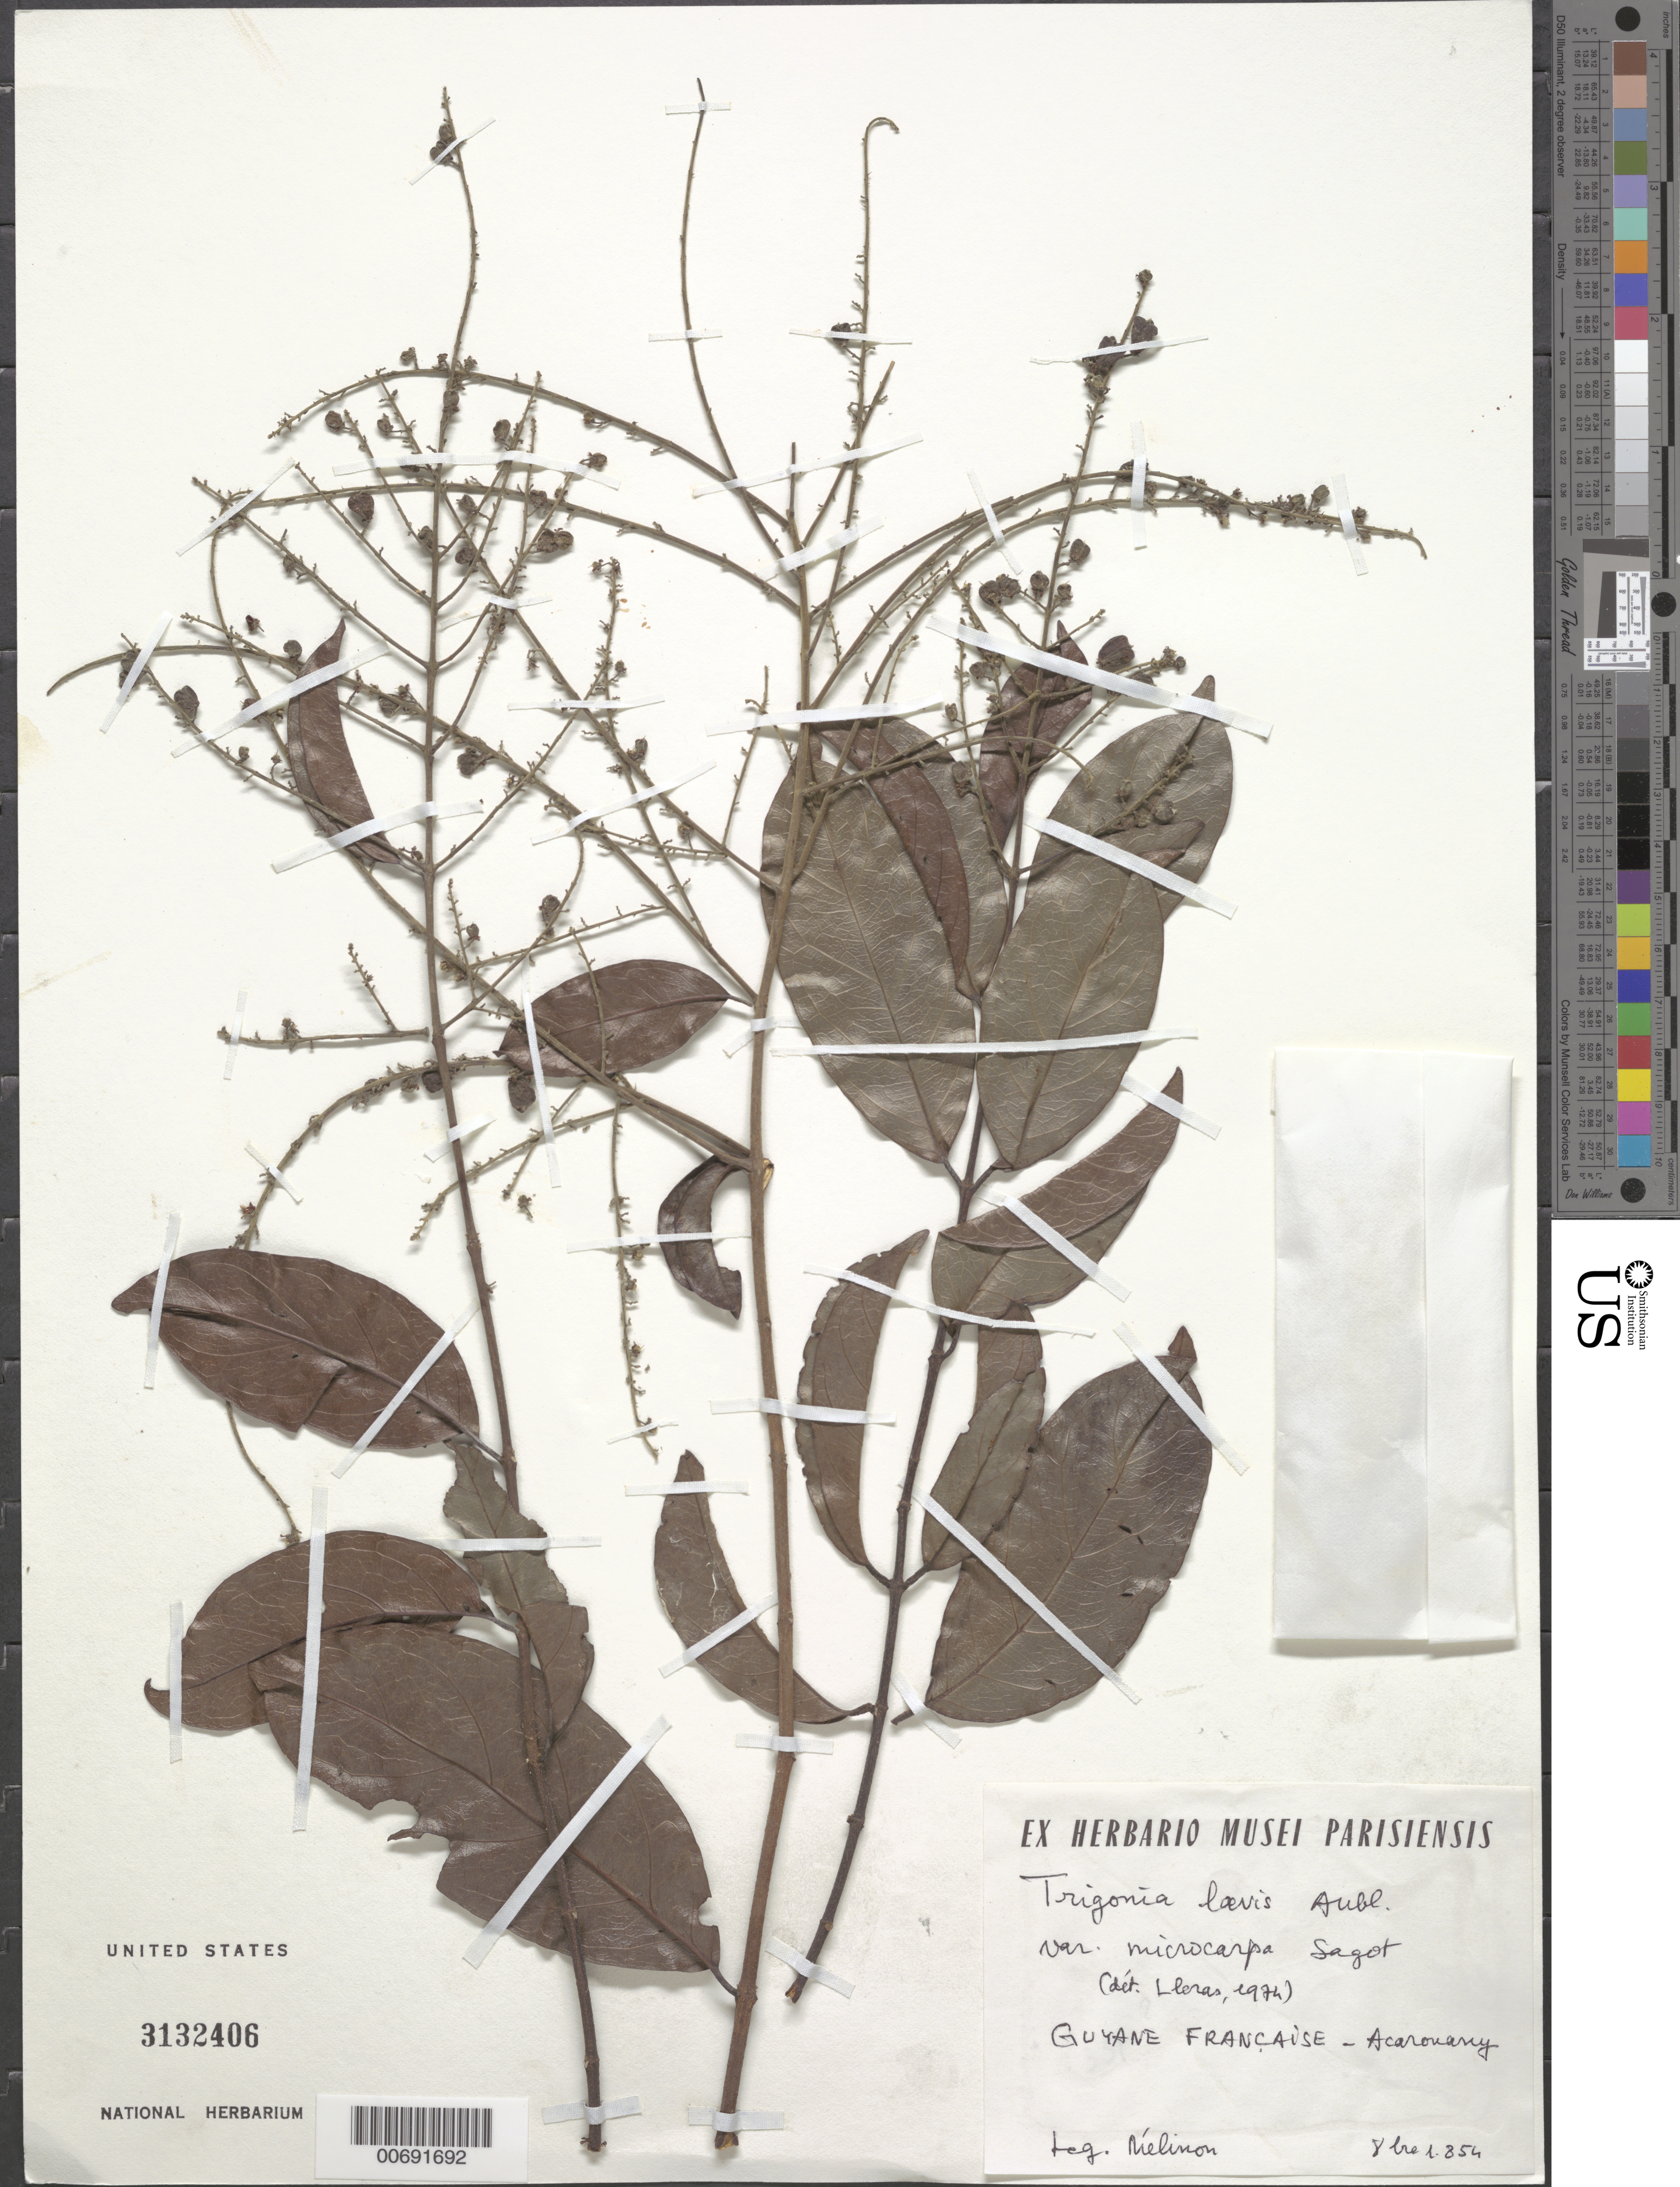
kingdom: Plantae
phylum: Tracheophyta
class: Magnoliopsida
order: Malpighiales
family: Trigoniaceae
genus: Trigonia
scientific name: Trigonia laevis var. microcarpa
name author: (Sagot ex Warm.) Sagot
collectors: E. Mélinon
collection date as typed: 1854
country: French Guiana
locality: Acarouany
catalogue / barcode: US 3132406